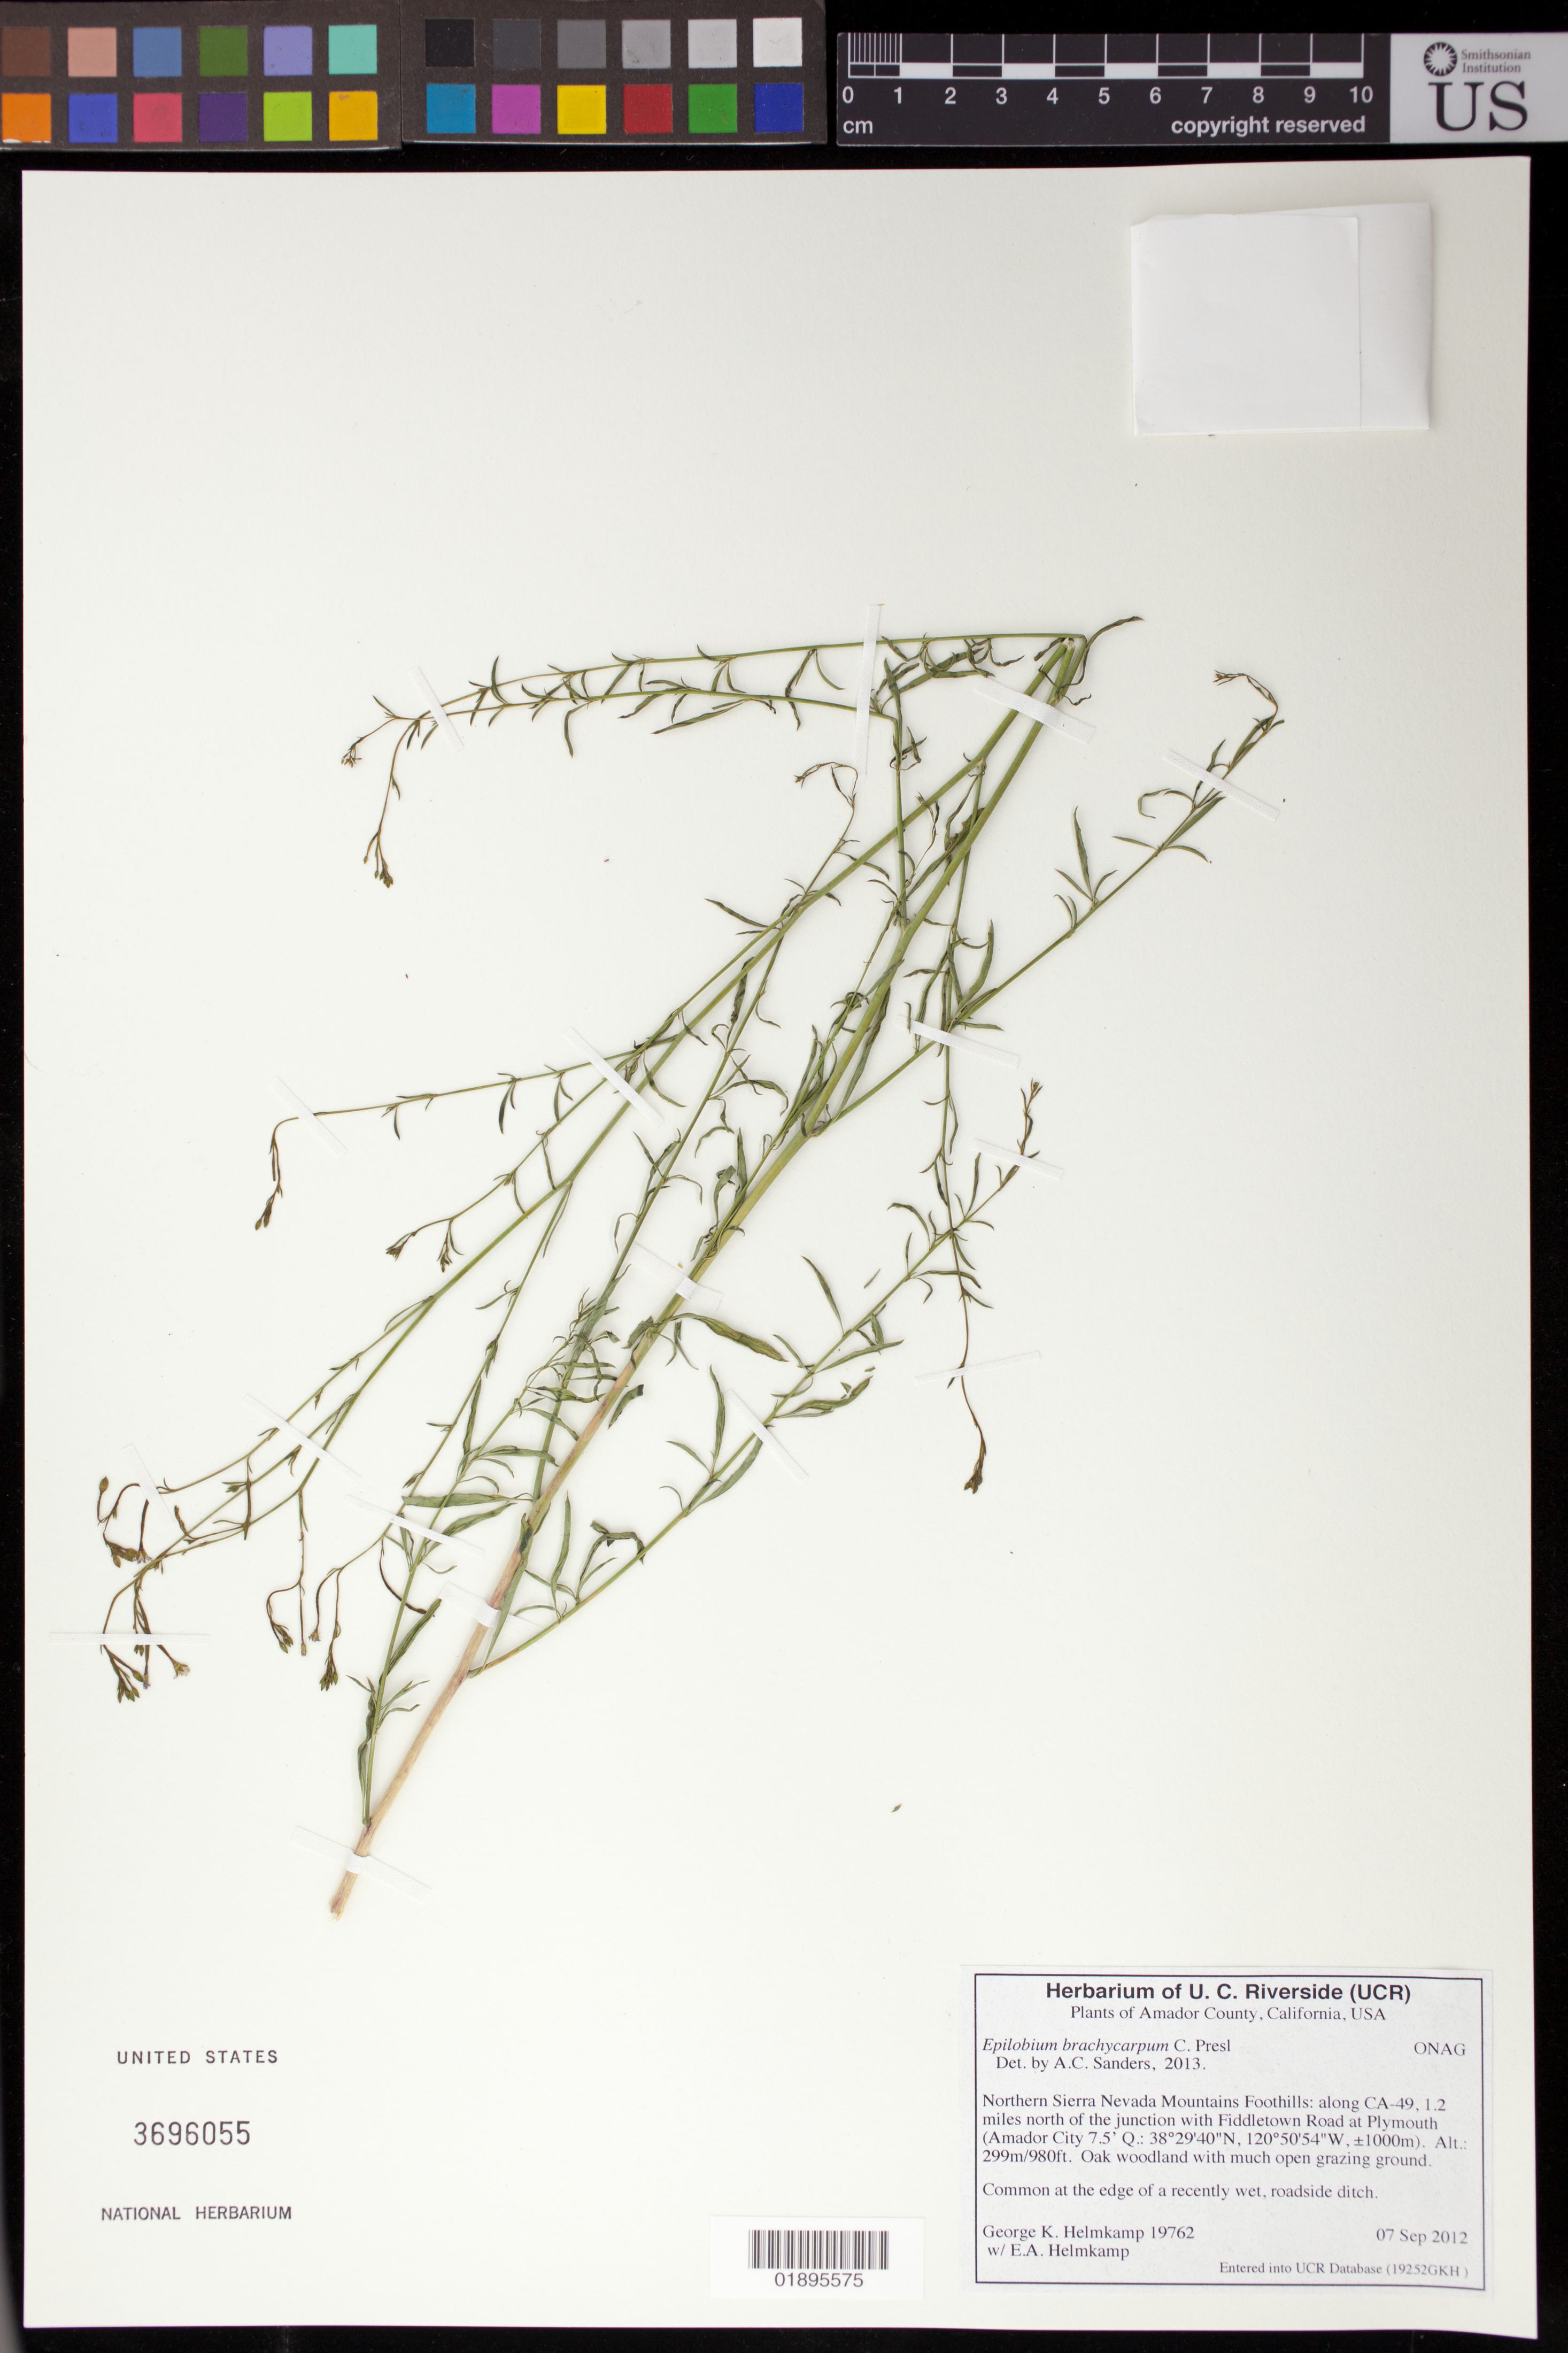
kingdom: Plantae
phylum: Tracheophyta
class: Magnoliopsida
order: Myrtales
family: Onagraceae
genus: Epilobium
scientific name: Epilobium brachycarpum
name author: C. Presl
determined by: Sanders, A. C.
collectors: G. Helmkamp & E. Helmkamp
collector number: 19762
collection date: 2012-09-07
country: United States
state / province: California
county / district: Amador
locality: Northern Sierra Nevada Mountains Foothills, along CA-49, 1.2 miels north of the junctions with Fiddletown Road at Plymouth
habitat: Oak woodland with much open grazing ground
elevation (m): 299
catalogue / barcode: US 3696055